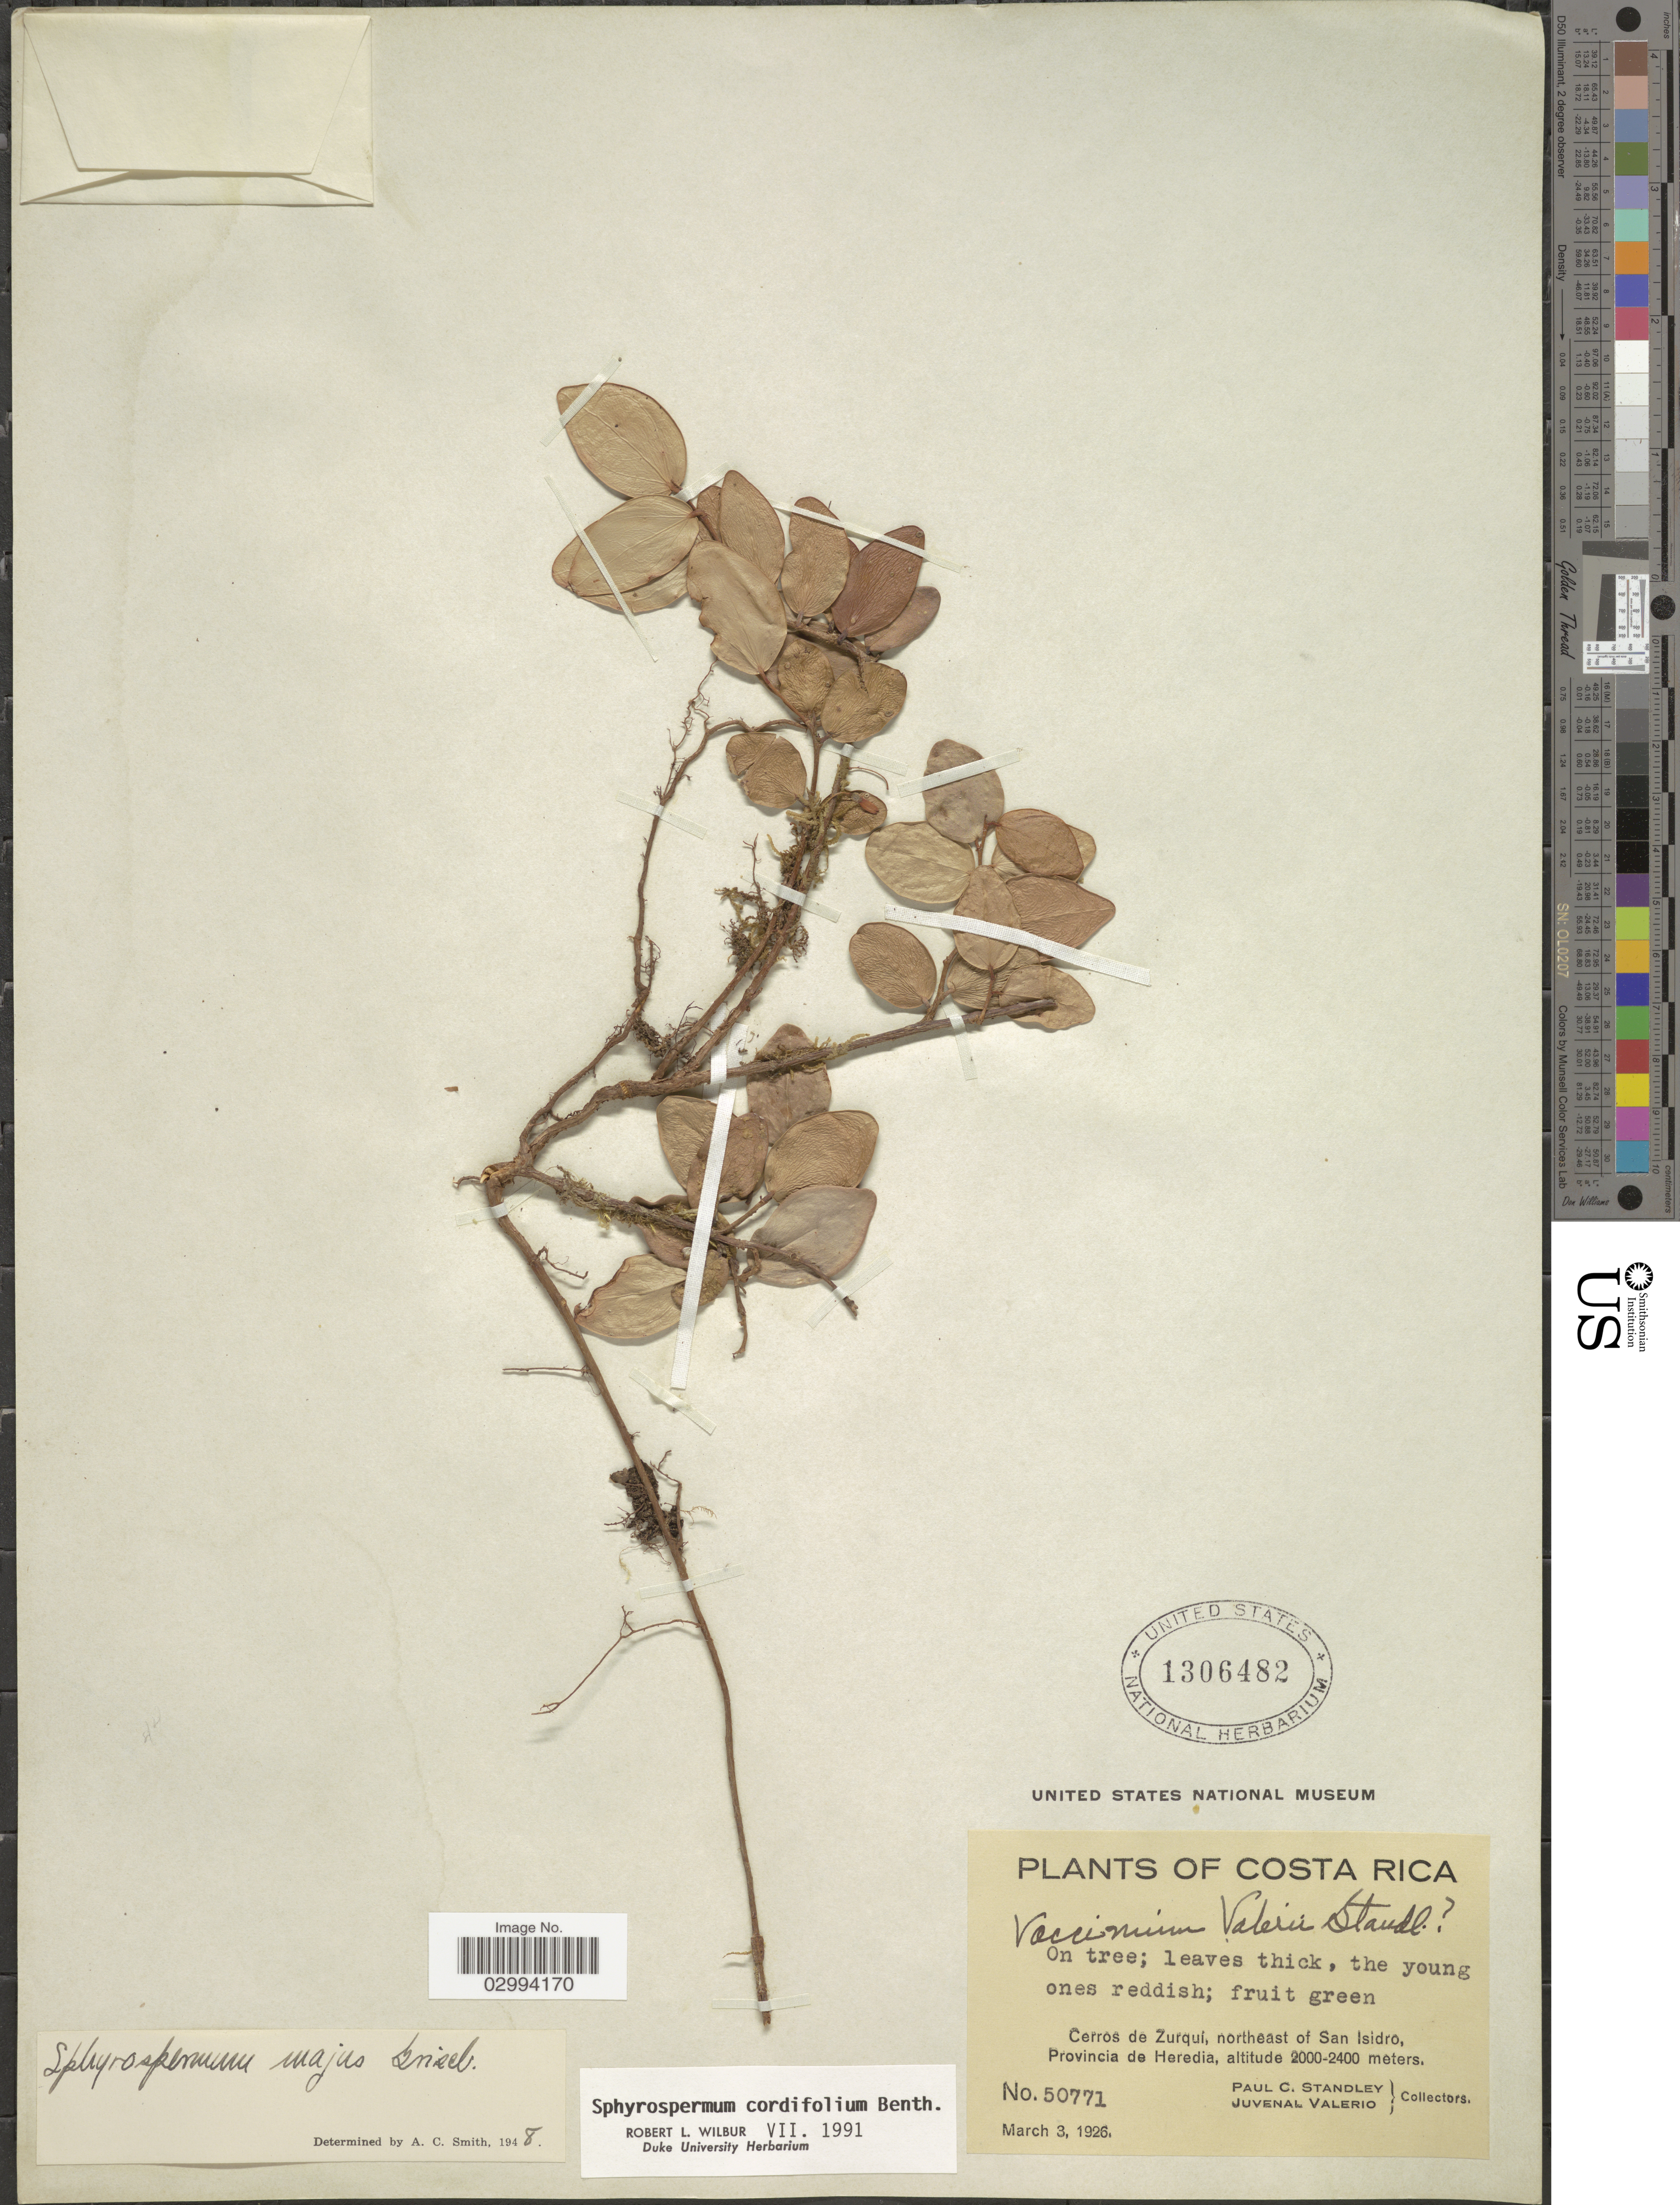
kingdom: Plantae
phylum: Tracheophyta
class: Magnoliopsida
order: Ericales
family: Ericaceae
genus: Sphyrospermum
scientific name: Sphyrospermum cordifolium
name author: Benth.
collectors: P. C. Standley & J. Valerio R.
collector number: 50771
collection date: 1926-03-03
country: Costa Rica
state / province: Heredia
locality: Cerros de Zurqui, northeast of San Isidro.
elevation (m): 2000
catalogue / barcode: US 1306482